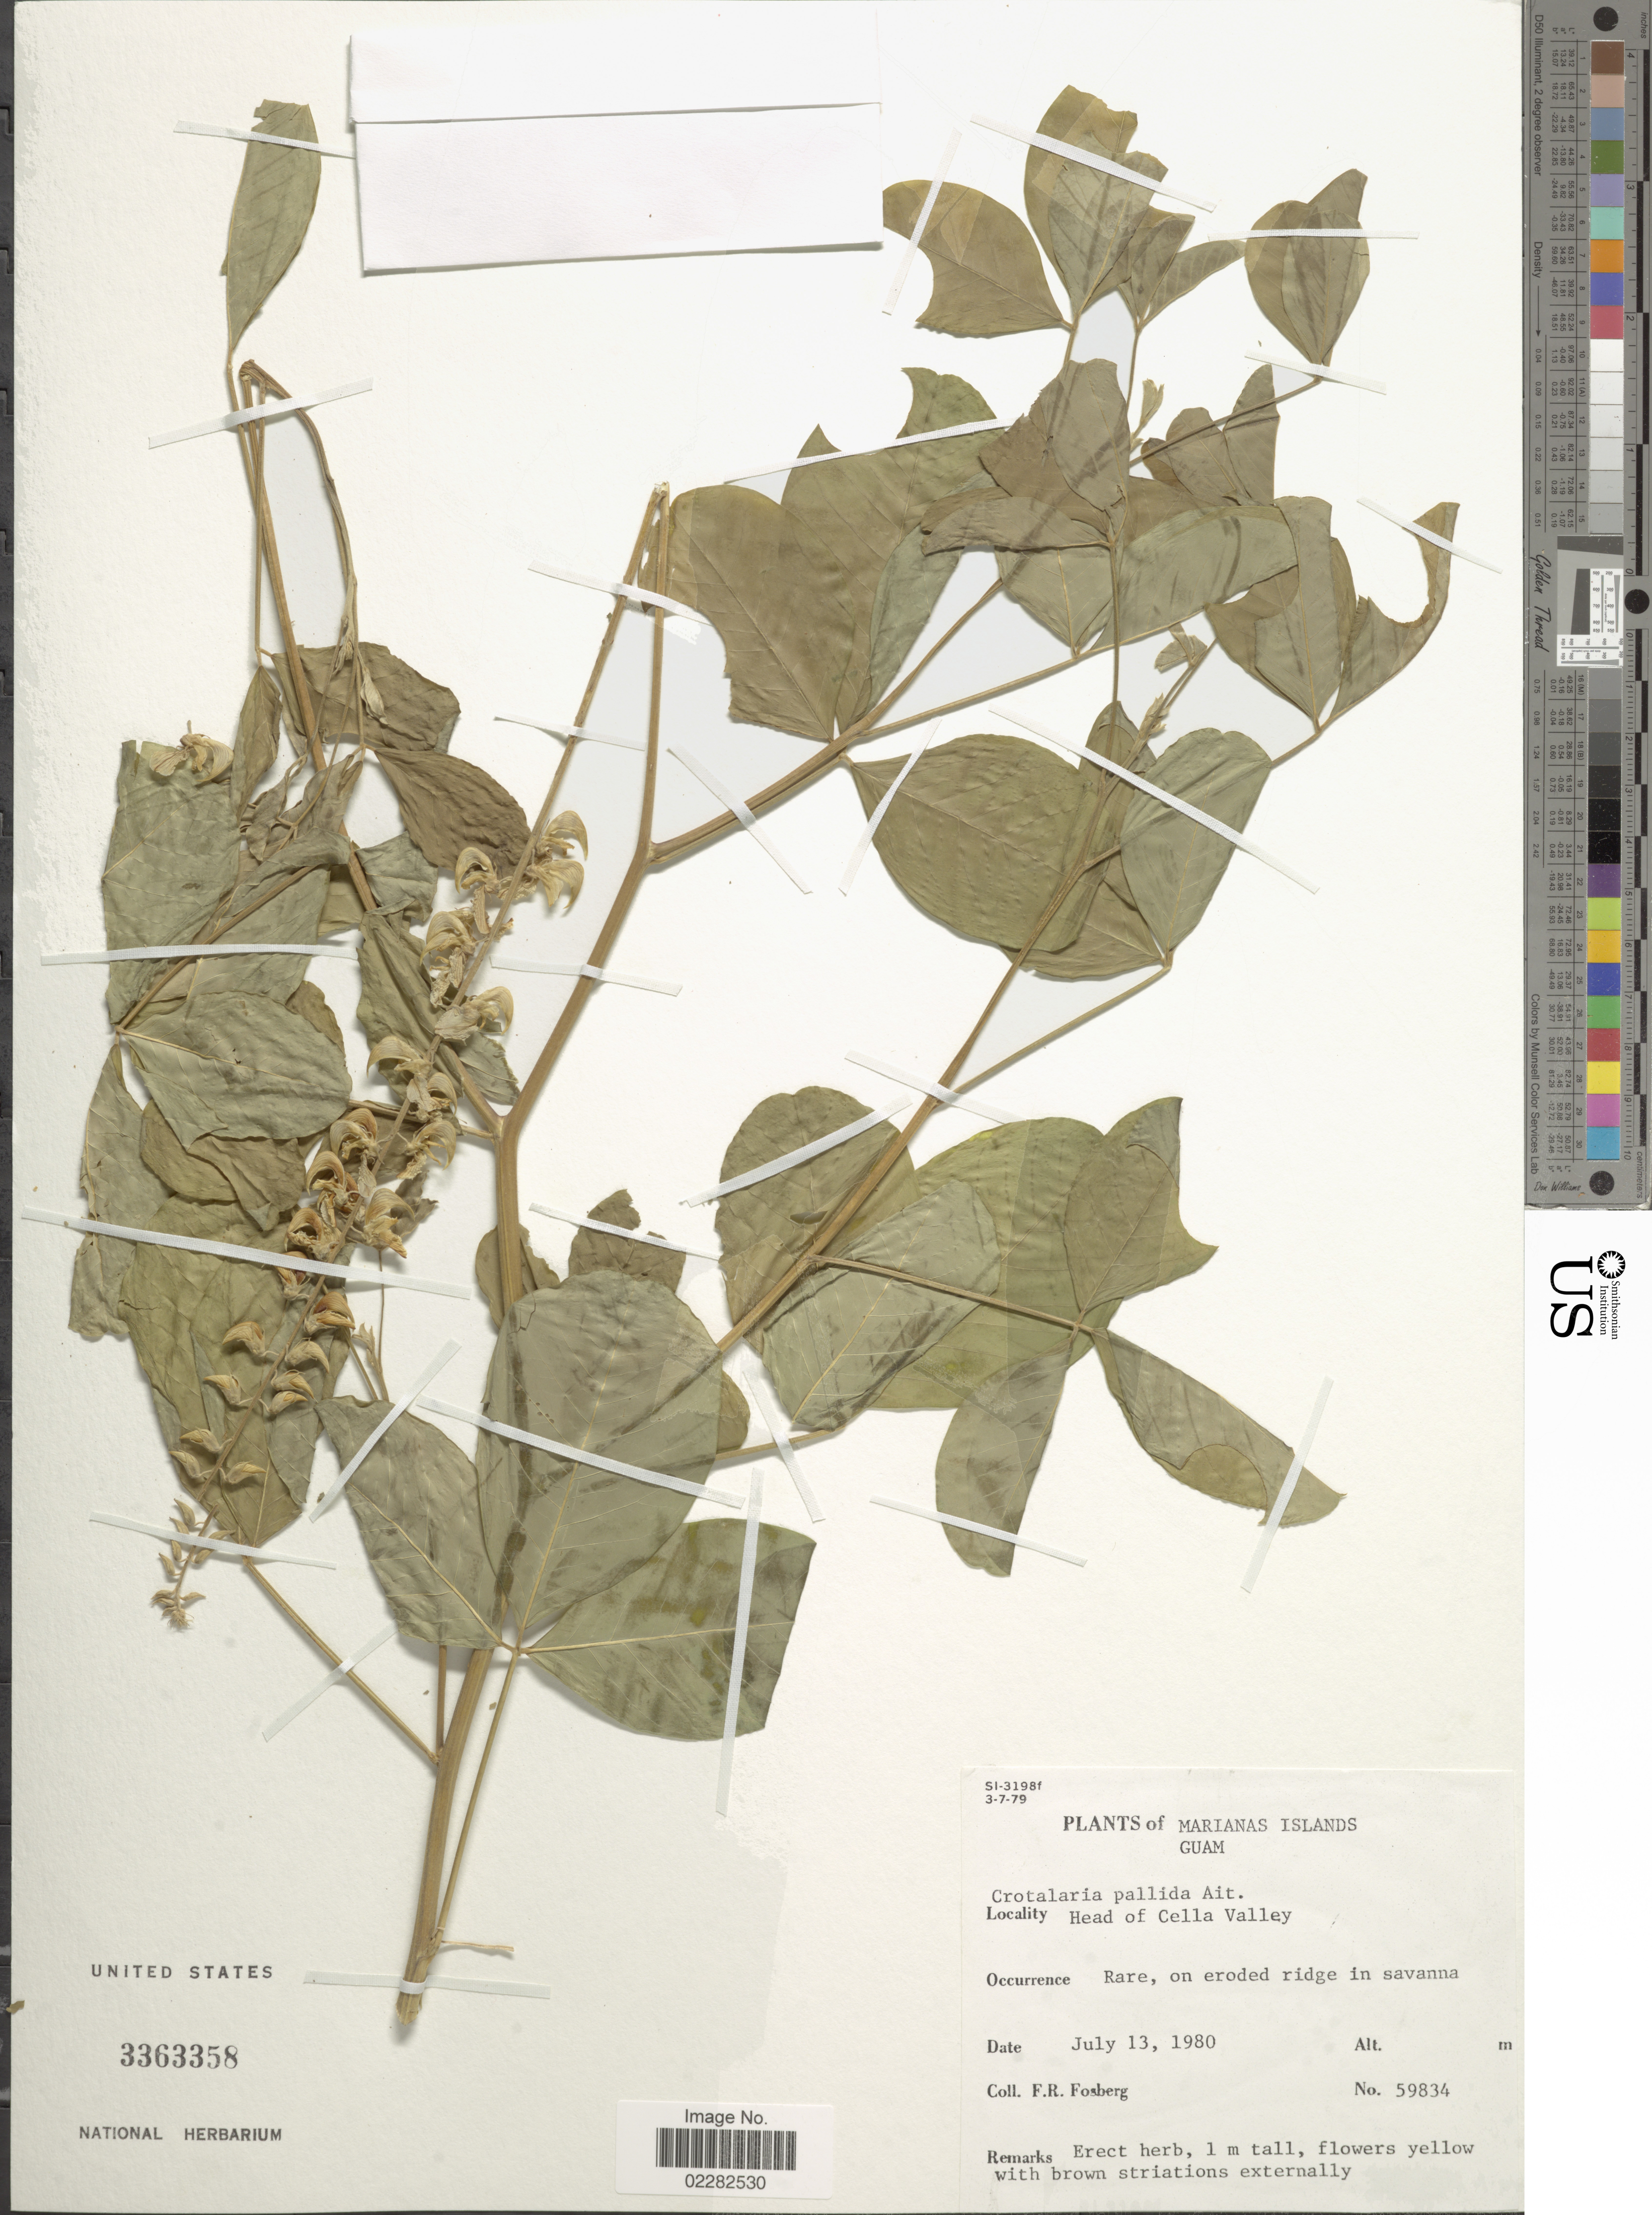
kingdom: Plantae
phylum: Tracheophyta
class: Magnoliopsida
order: Fabales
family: Fabaceae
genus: Crotalaria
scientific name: Crotalaria pallida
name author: Aiton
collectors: F. R. Fosberg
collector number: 59834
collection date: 1980-07-13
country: Guam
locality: Marianas Islands, Head of Cella Valley, rare, on eroded ridge in savanna.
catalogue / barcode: US 3363358